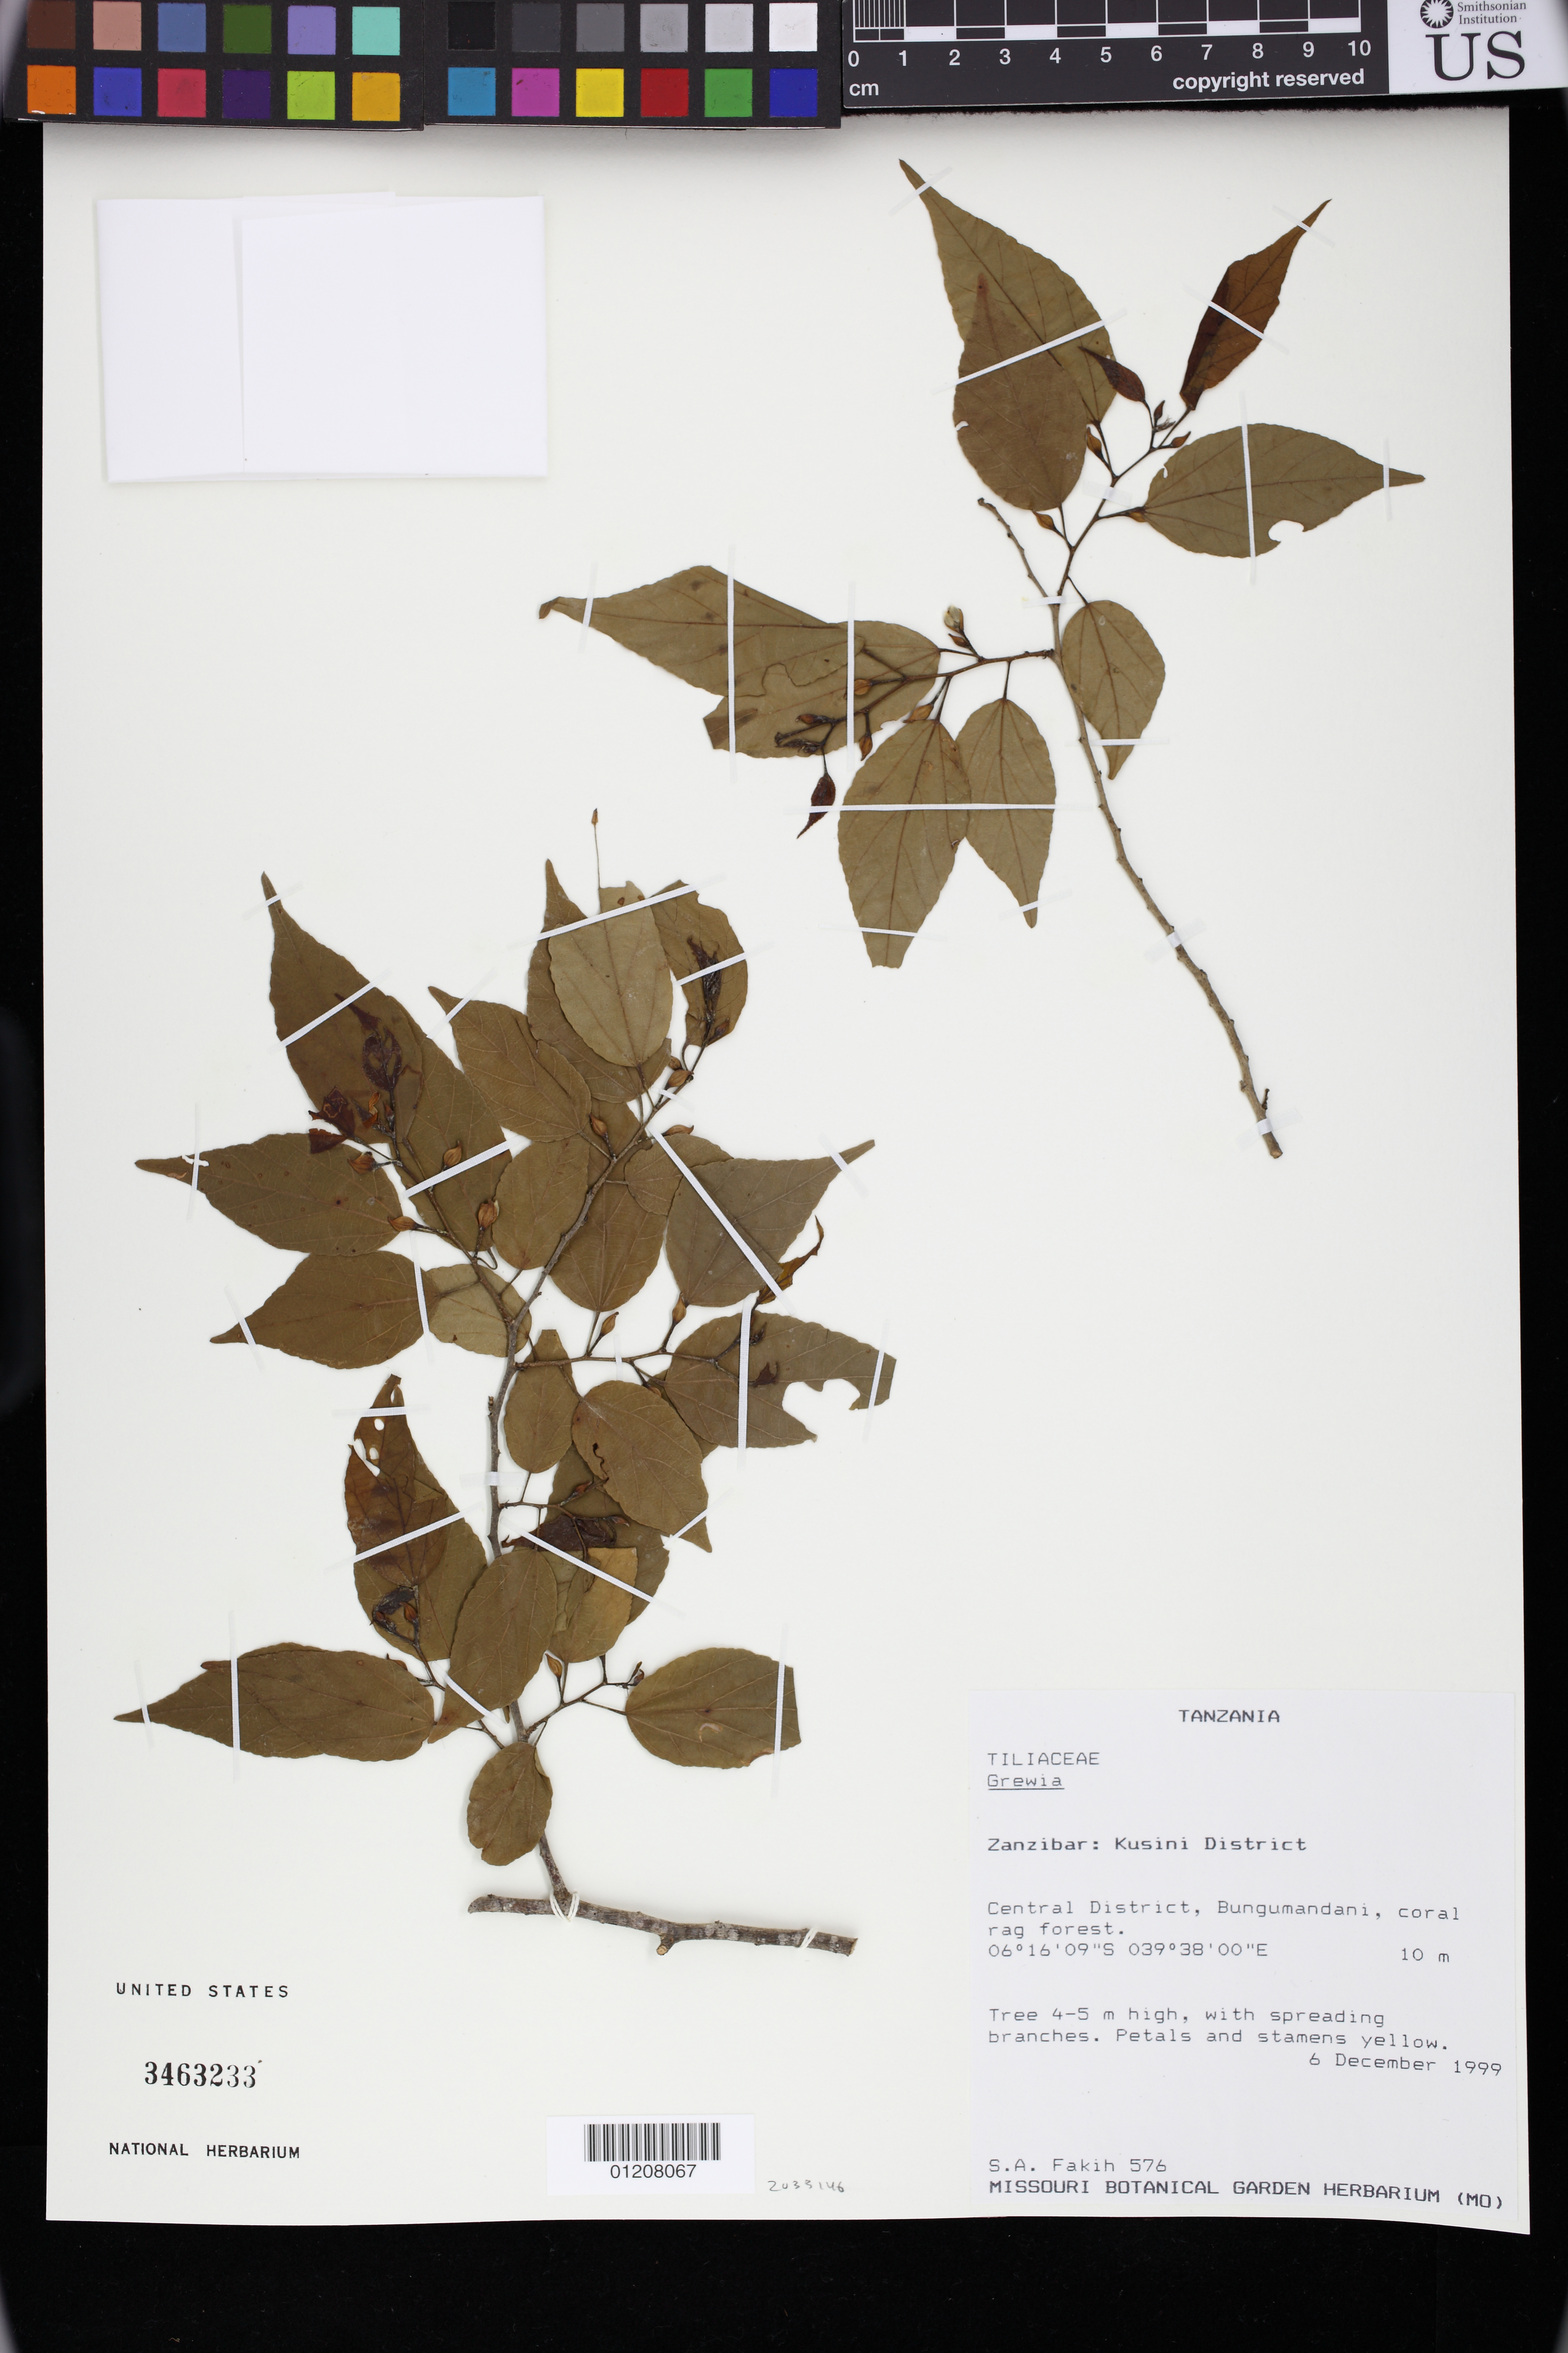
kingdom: Plantae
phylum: Tracheophyta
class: Magnoliopsida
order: Malvales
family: Malvaceae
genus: Grewia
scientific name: Grewia sp.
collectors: S. Fakih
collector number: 576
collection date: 1999-12-06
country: Tanzania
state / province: Zanzibar Central/South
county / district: Kusini District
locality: Central District, Bungumandani, coral rag forest.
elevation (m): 10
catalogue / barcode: US 3463233